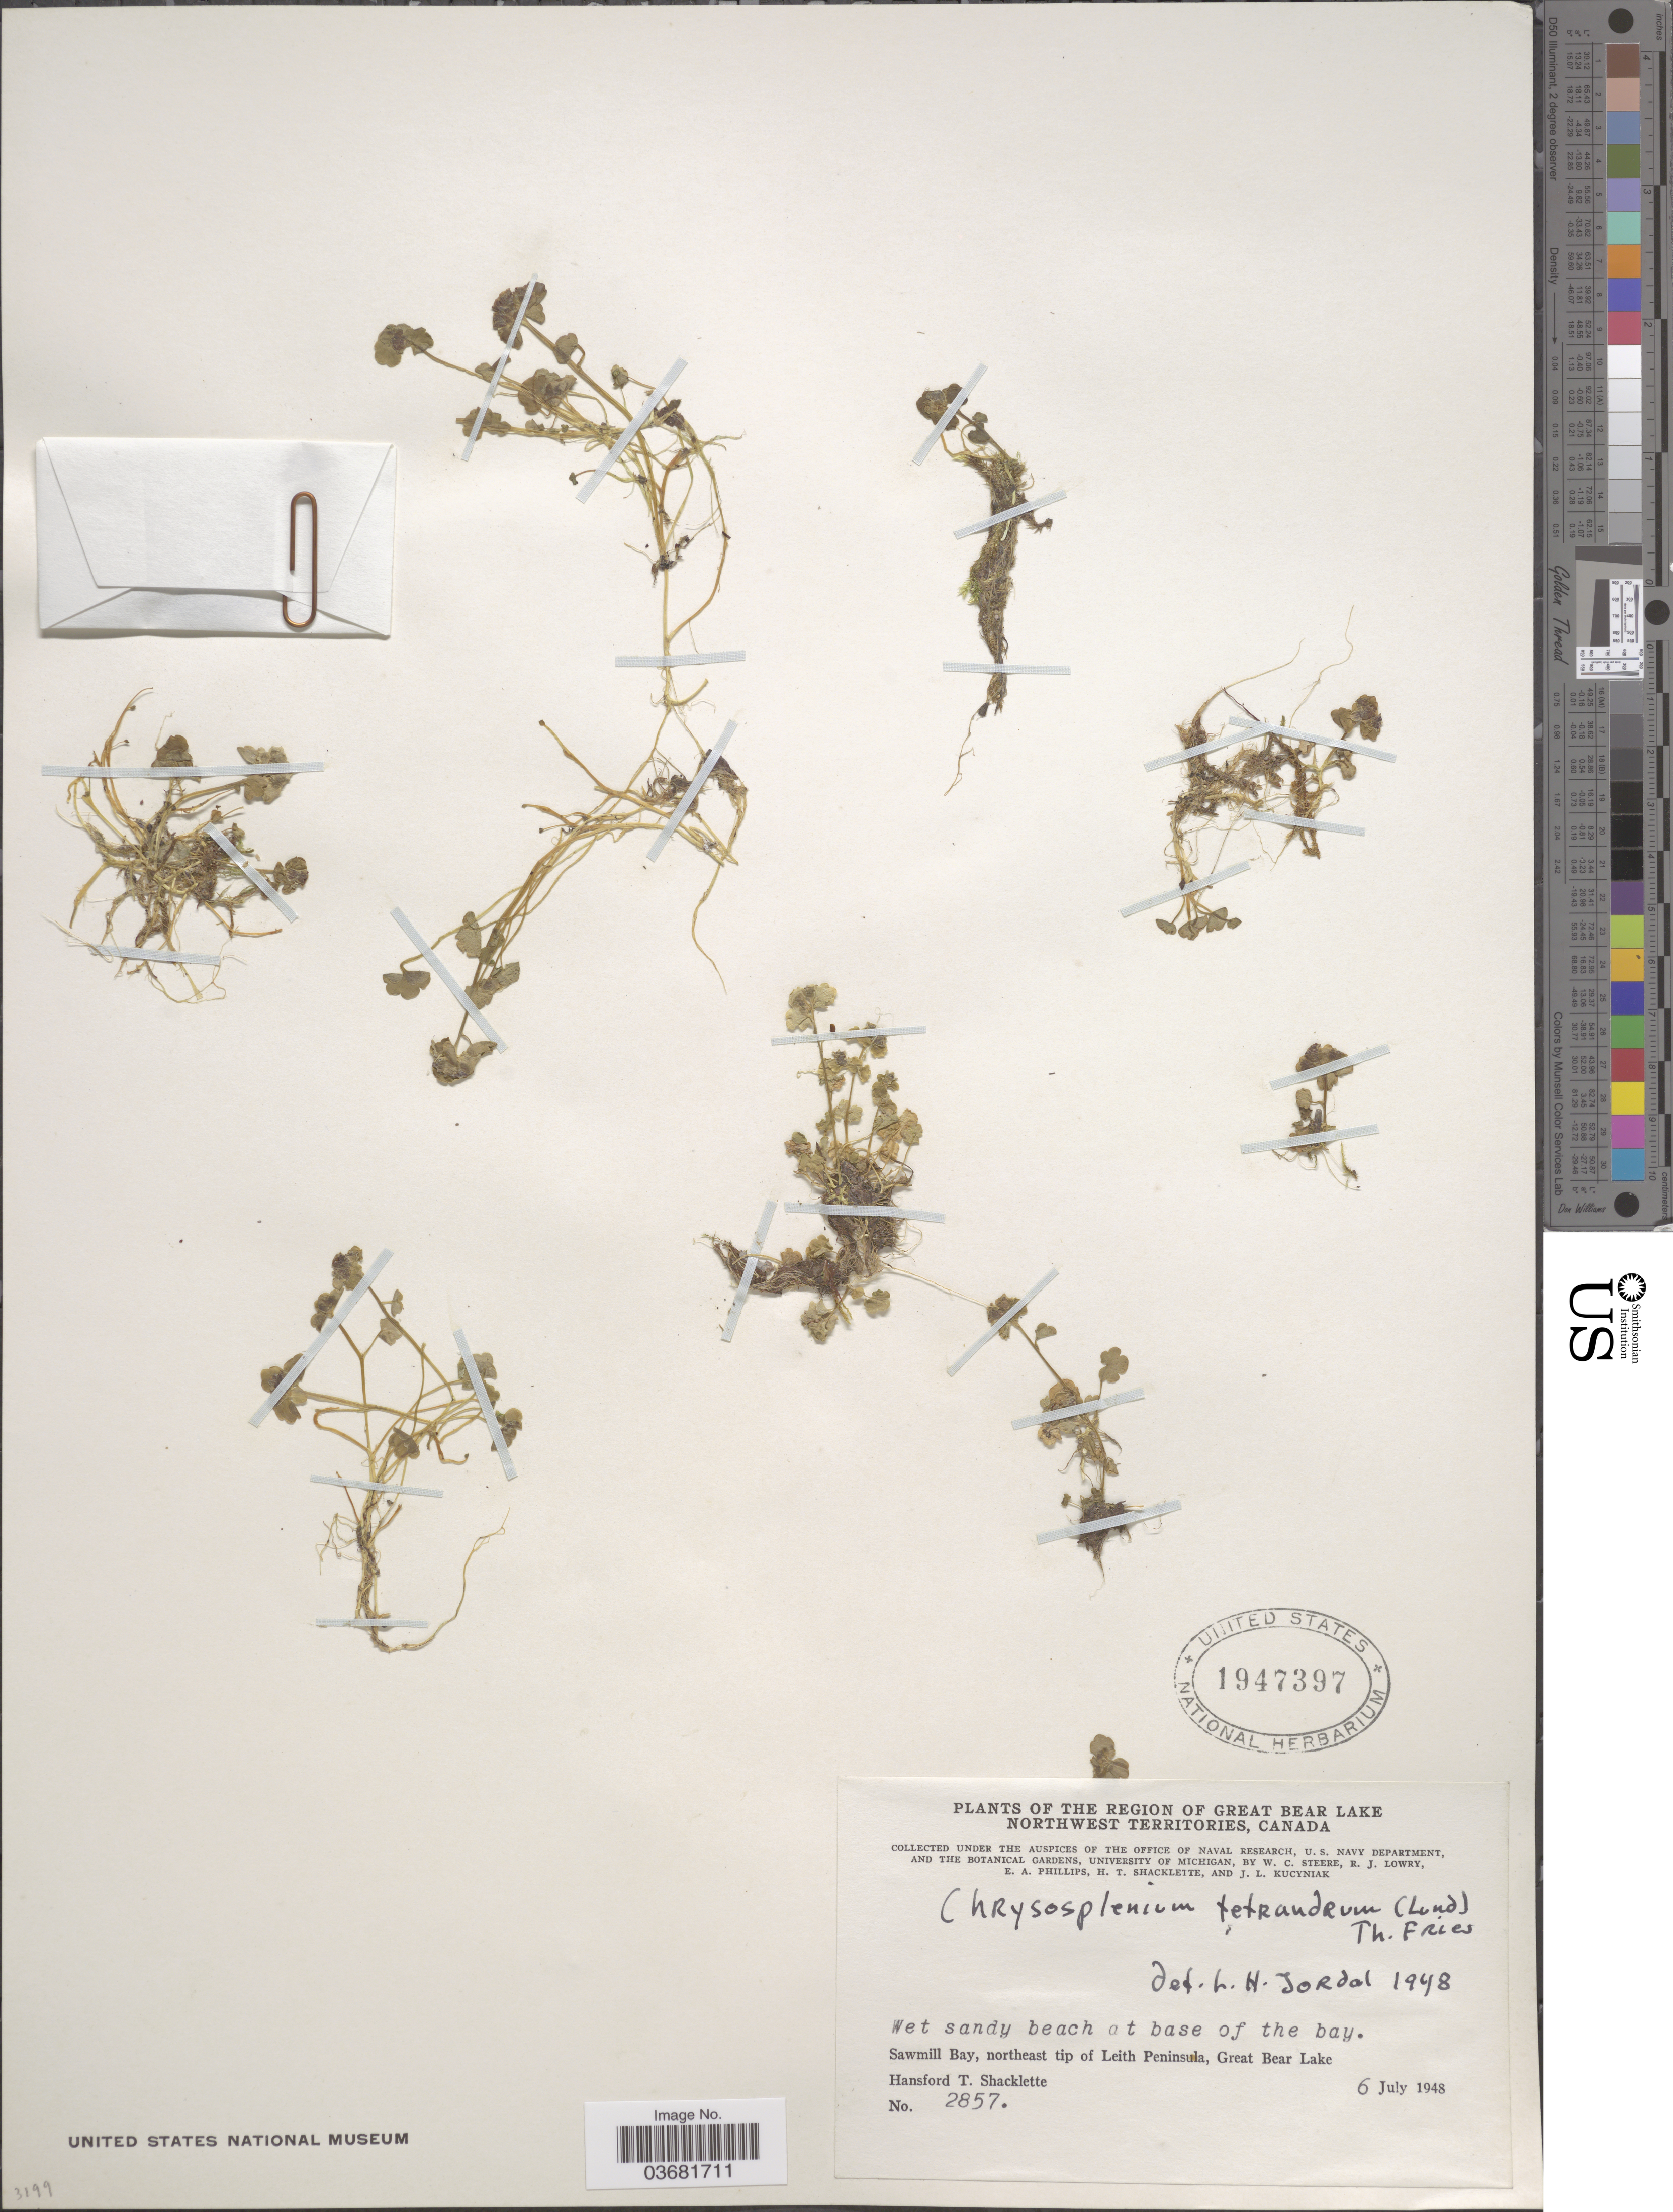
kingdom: Plantae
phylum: Tracheophyta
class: Magnoliopsida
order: Saxifragales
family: Saxifragaceae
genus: Chrysosplenium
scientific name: Chrysosplenium tetrandrum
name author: (N. Lund) Th. Fr.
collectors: H. Shacklette, W. C. Steere, R. Lowry, E. Phillips & J. Kucyniak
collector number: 2857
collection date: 1948-07-06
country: Canada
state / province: Northwest Territories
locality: The Region of Great Bear Lake. Wet sandy beach at base of the bay. Sawmill Bay, northeast tip of Leith Peninsula, Great Bear Lake.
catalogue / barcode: US 1947397